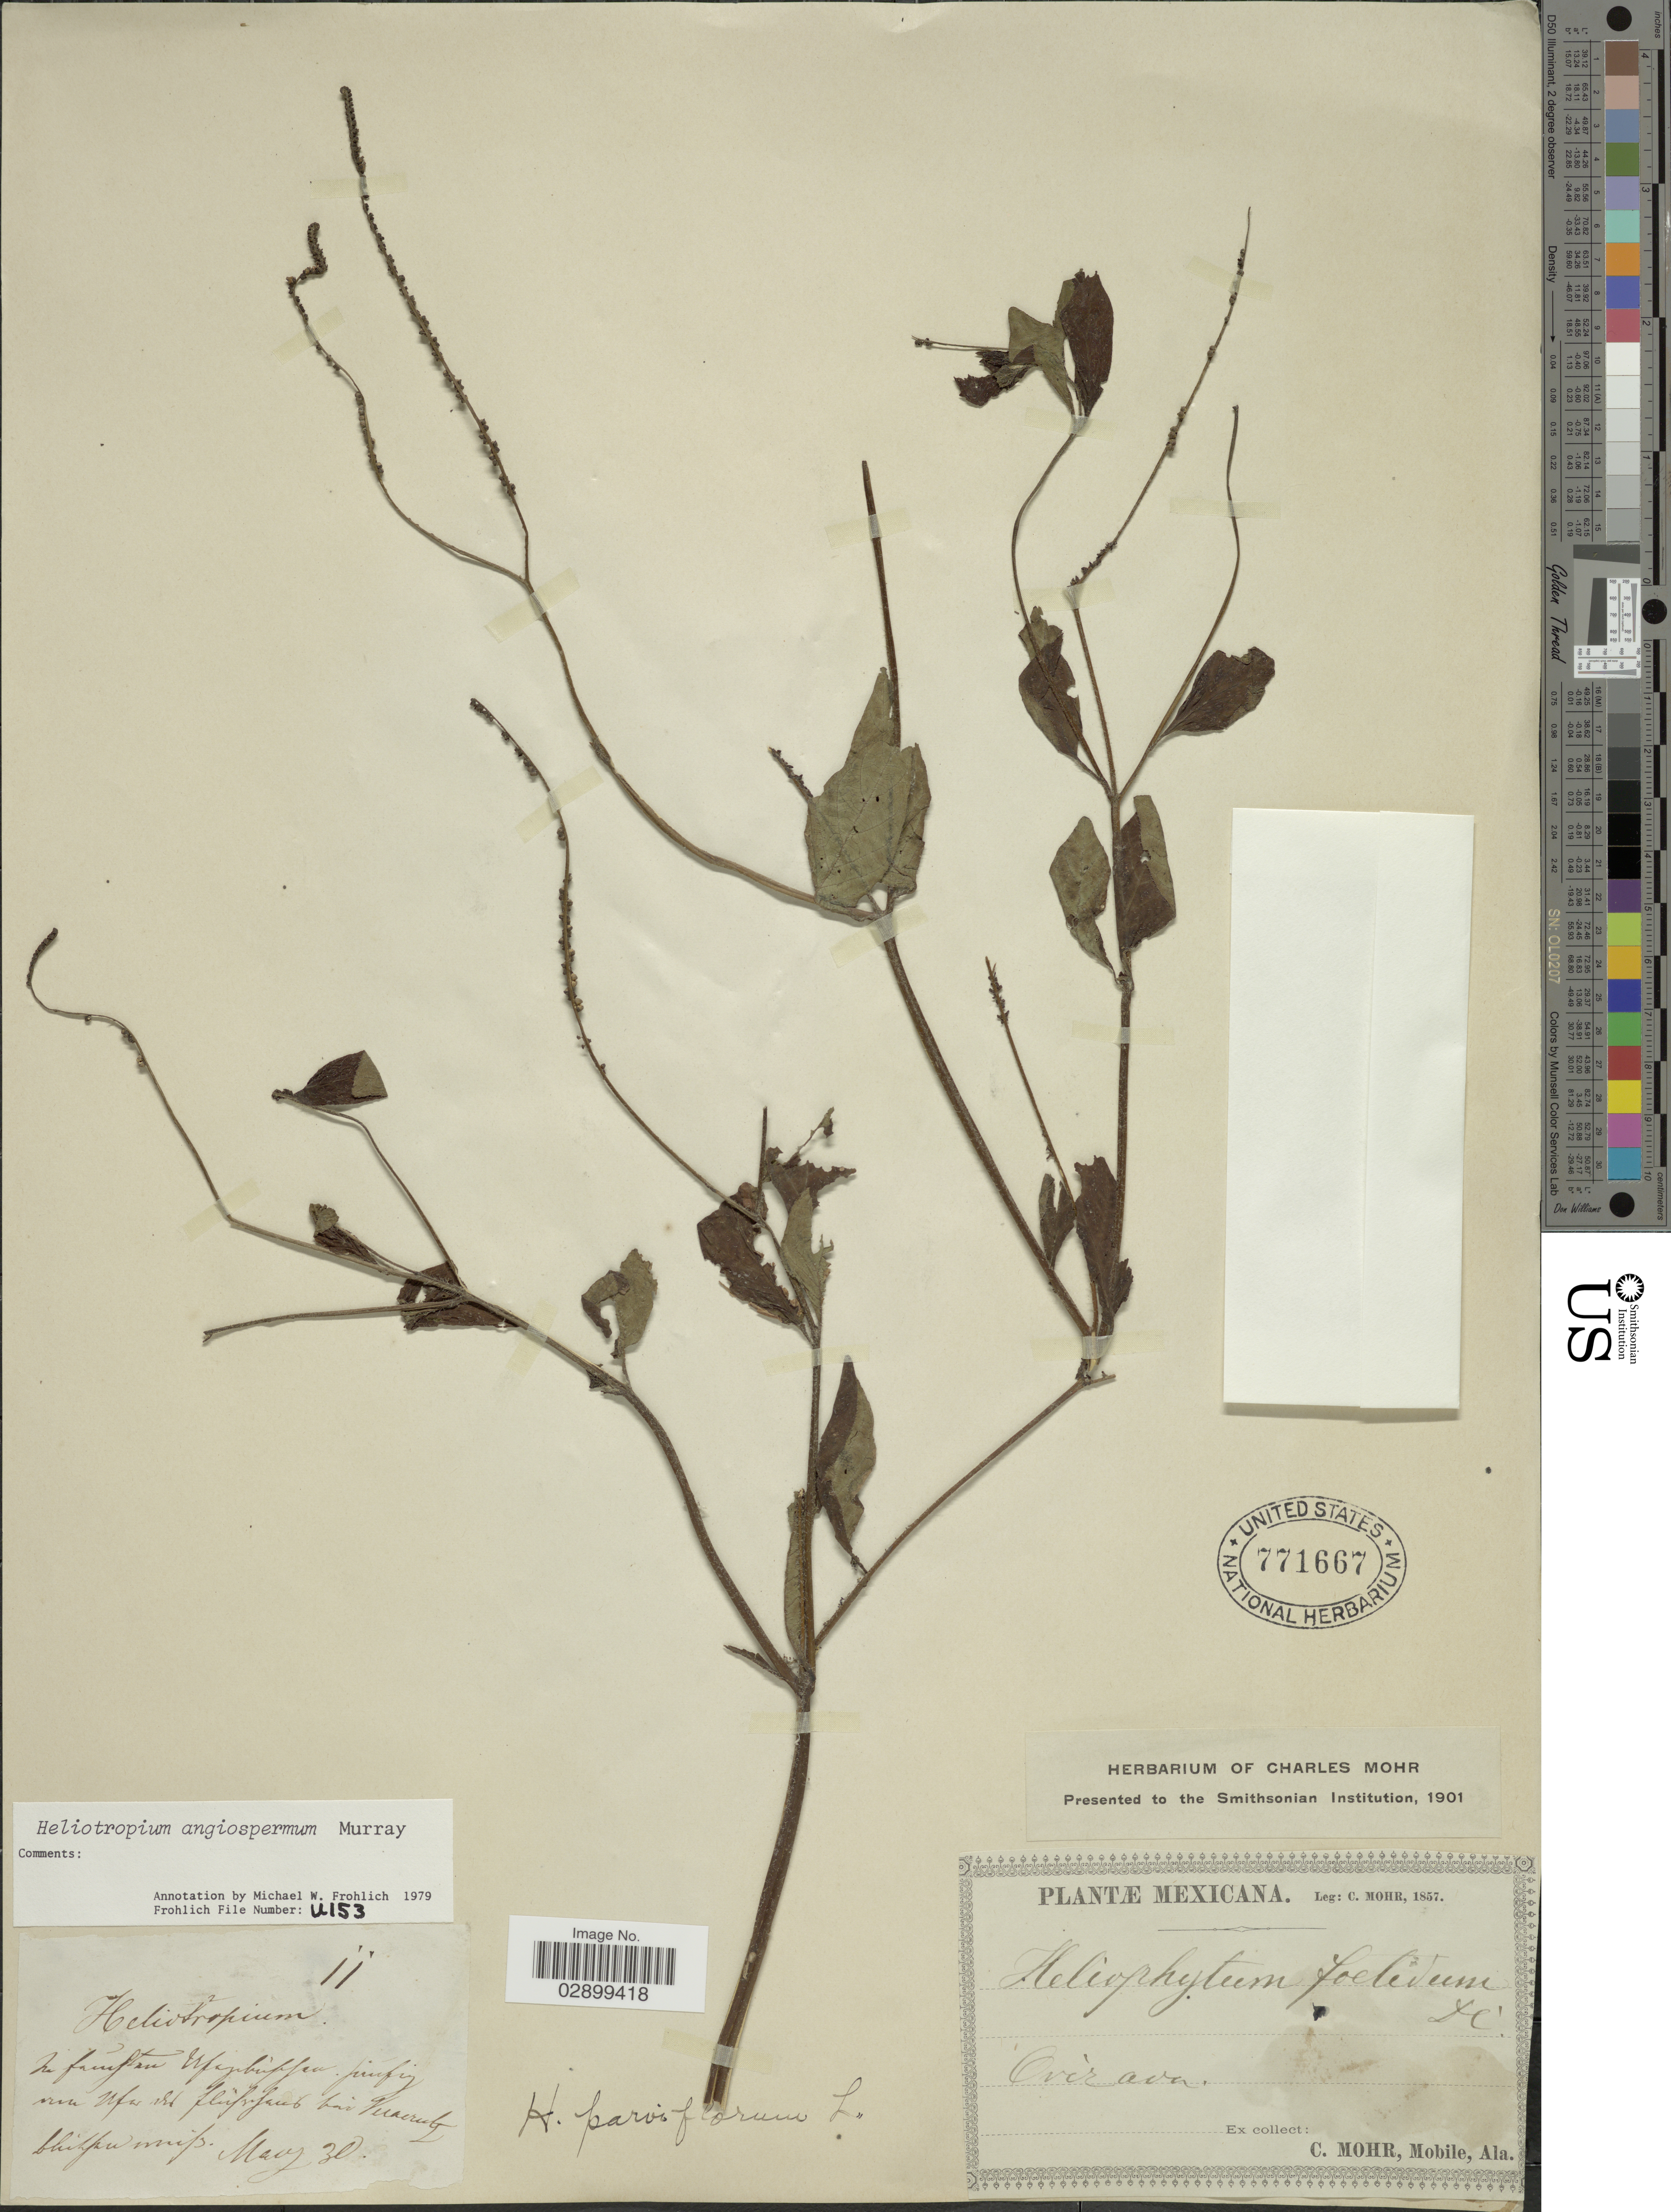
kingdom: Plantae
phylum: Tracheophyta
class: Magnoliopsida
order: Boraginales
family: Heliotropiaceae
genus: Heliotropium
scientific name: Heliotropium angiospermum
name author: Murray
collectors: C. T. Mohr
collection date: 1857-05-30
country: Mexico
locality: Orizava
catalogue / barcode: US 771667